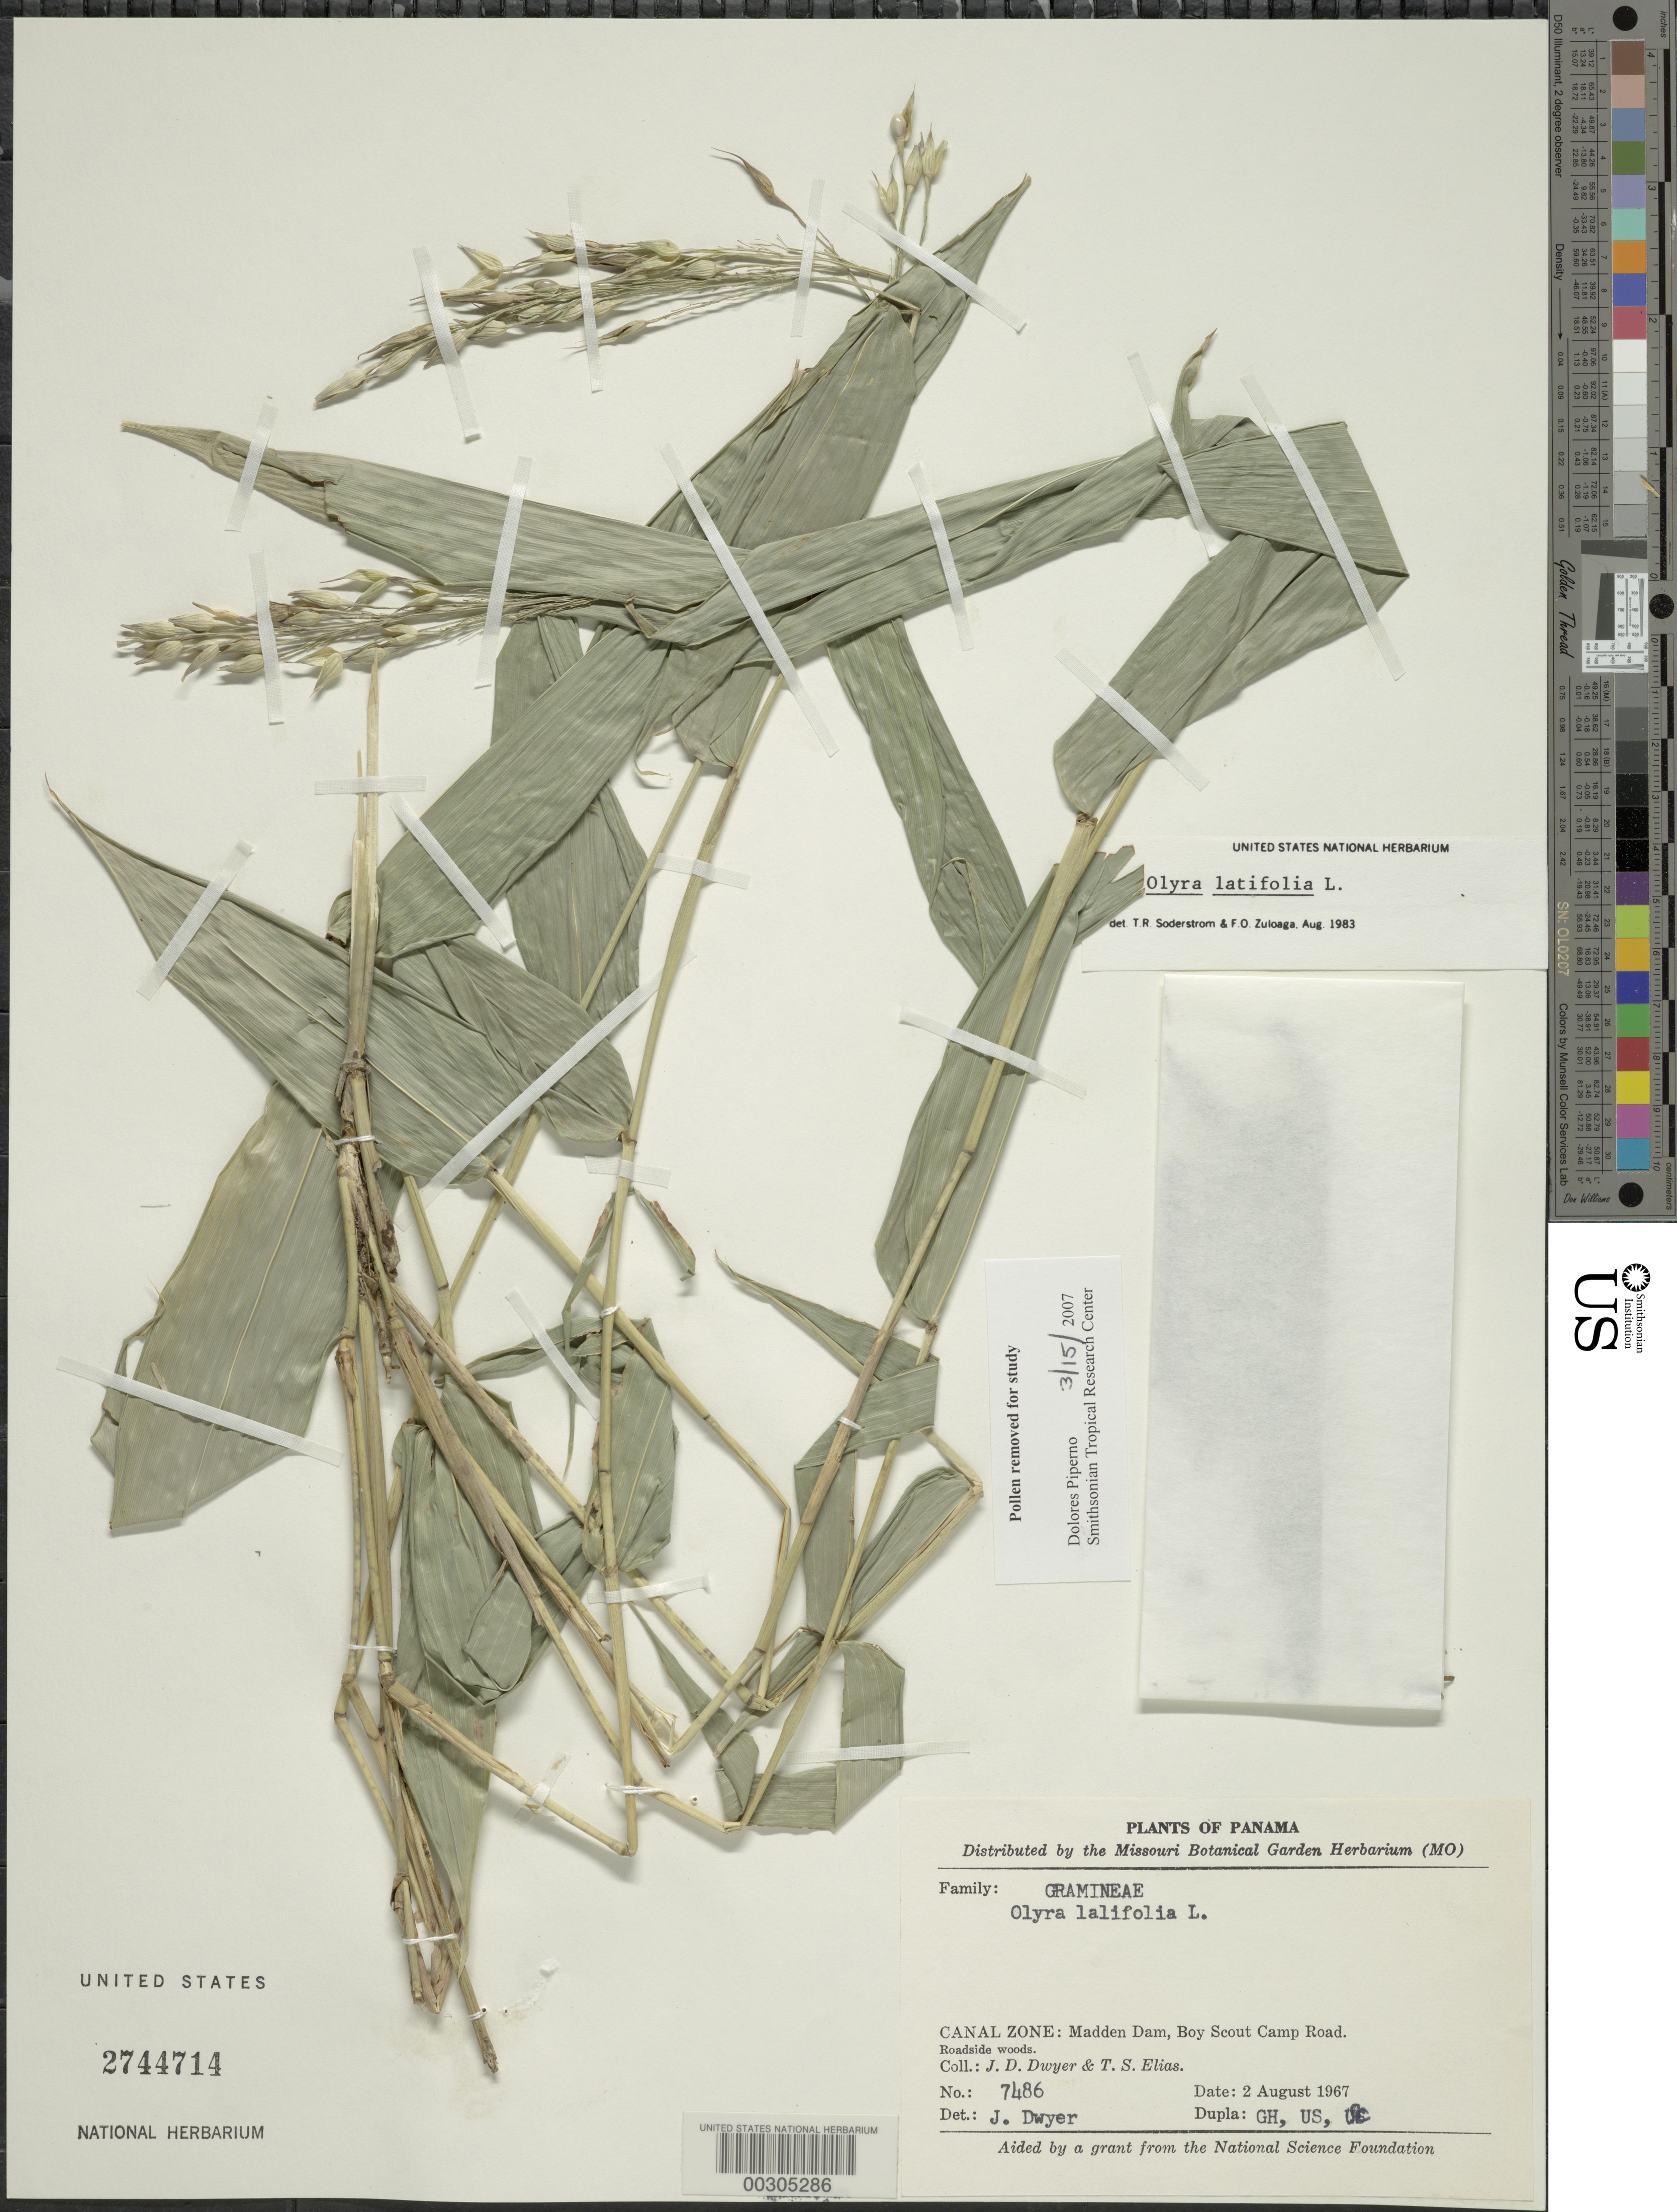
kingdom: Plantae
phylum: Tracheophyta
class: Liliopsida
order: Poales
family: Poaceae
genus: Olyra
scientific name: Olyra latifolia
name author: L.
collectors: J. D. Dwyer & T. S. Elias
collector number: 7486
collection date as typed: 02 Aug 1967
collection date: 1967-08-02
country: Panama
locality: Madden Dam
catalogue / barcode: US 2744714